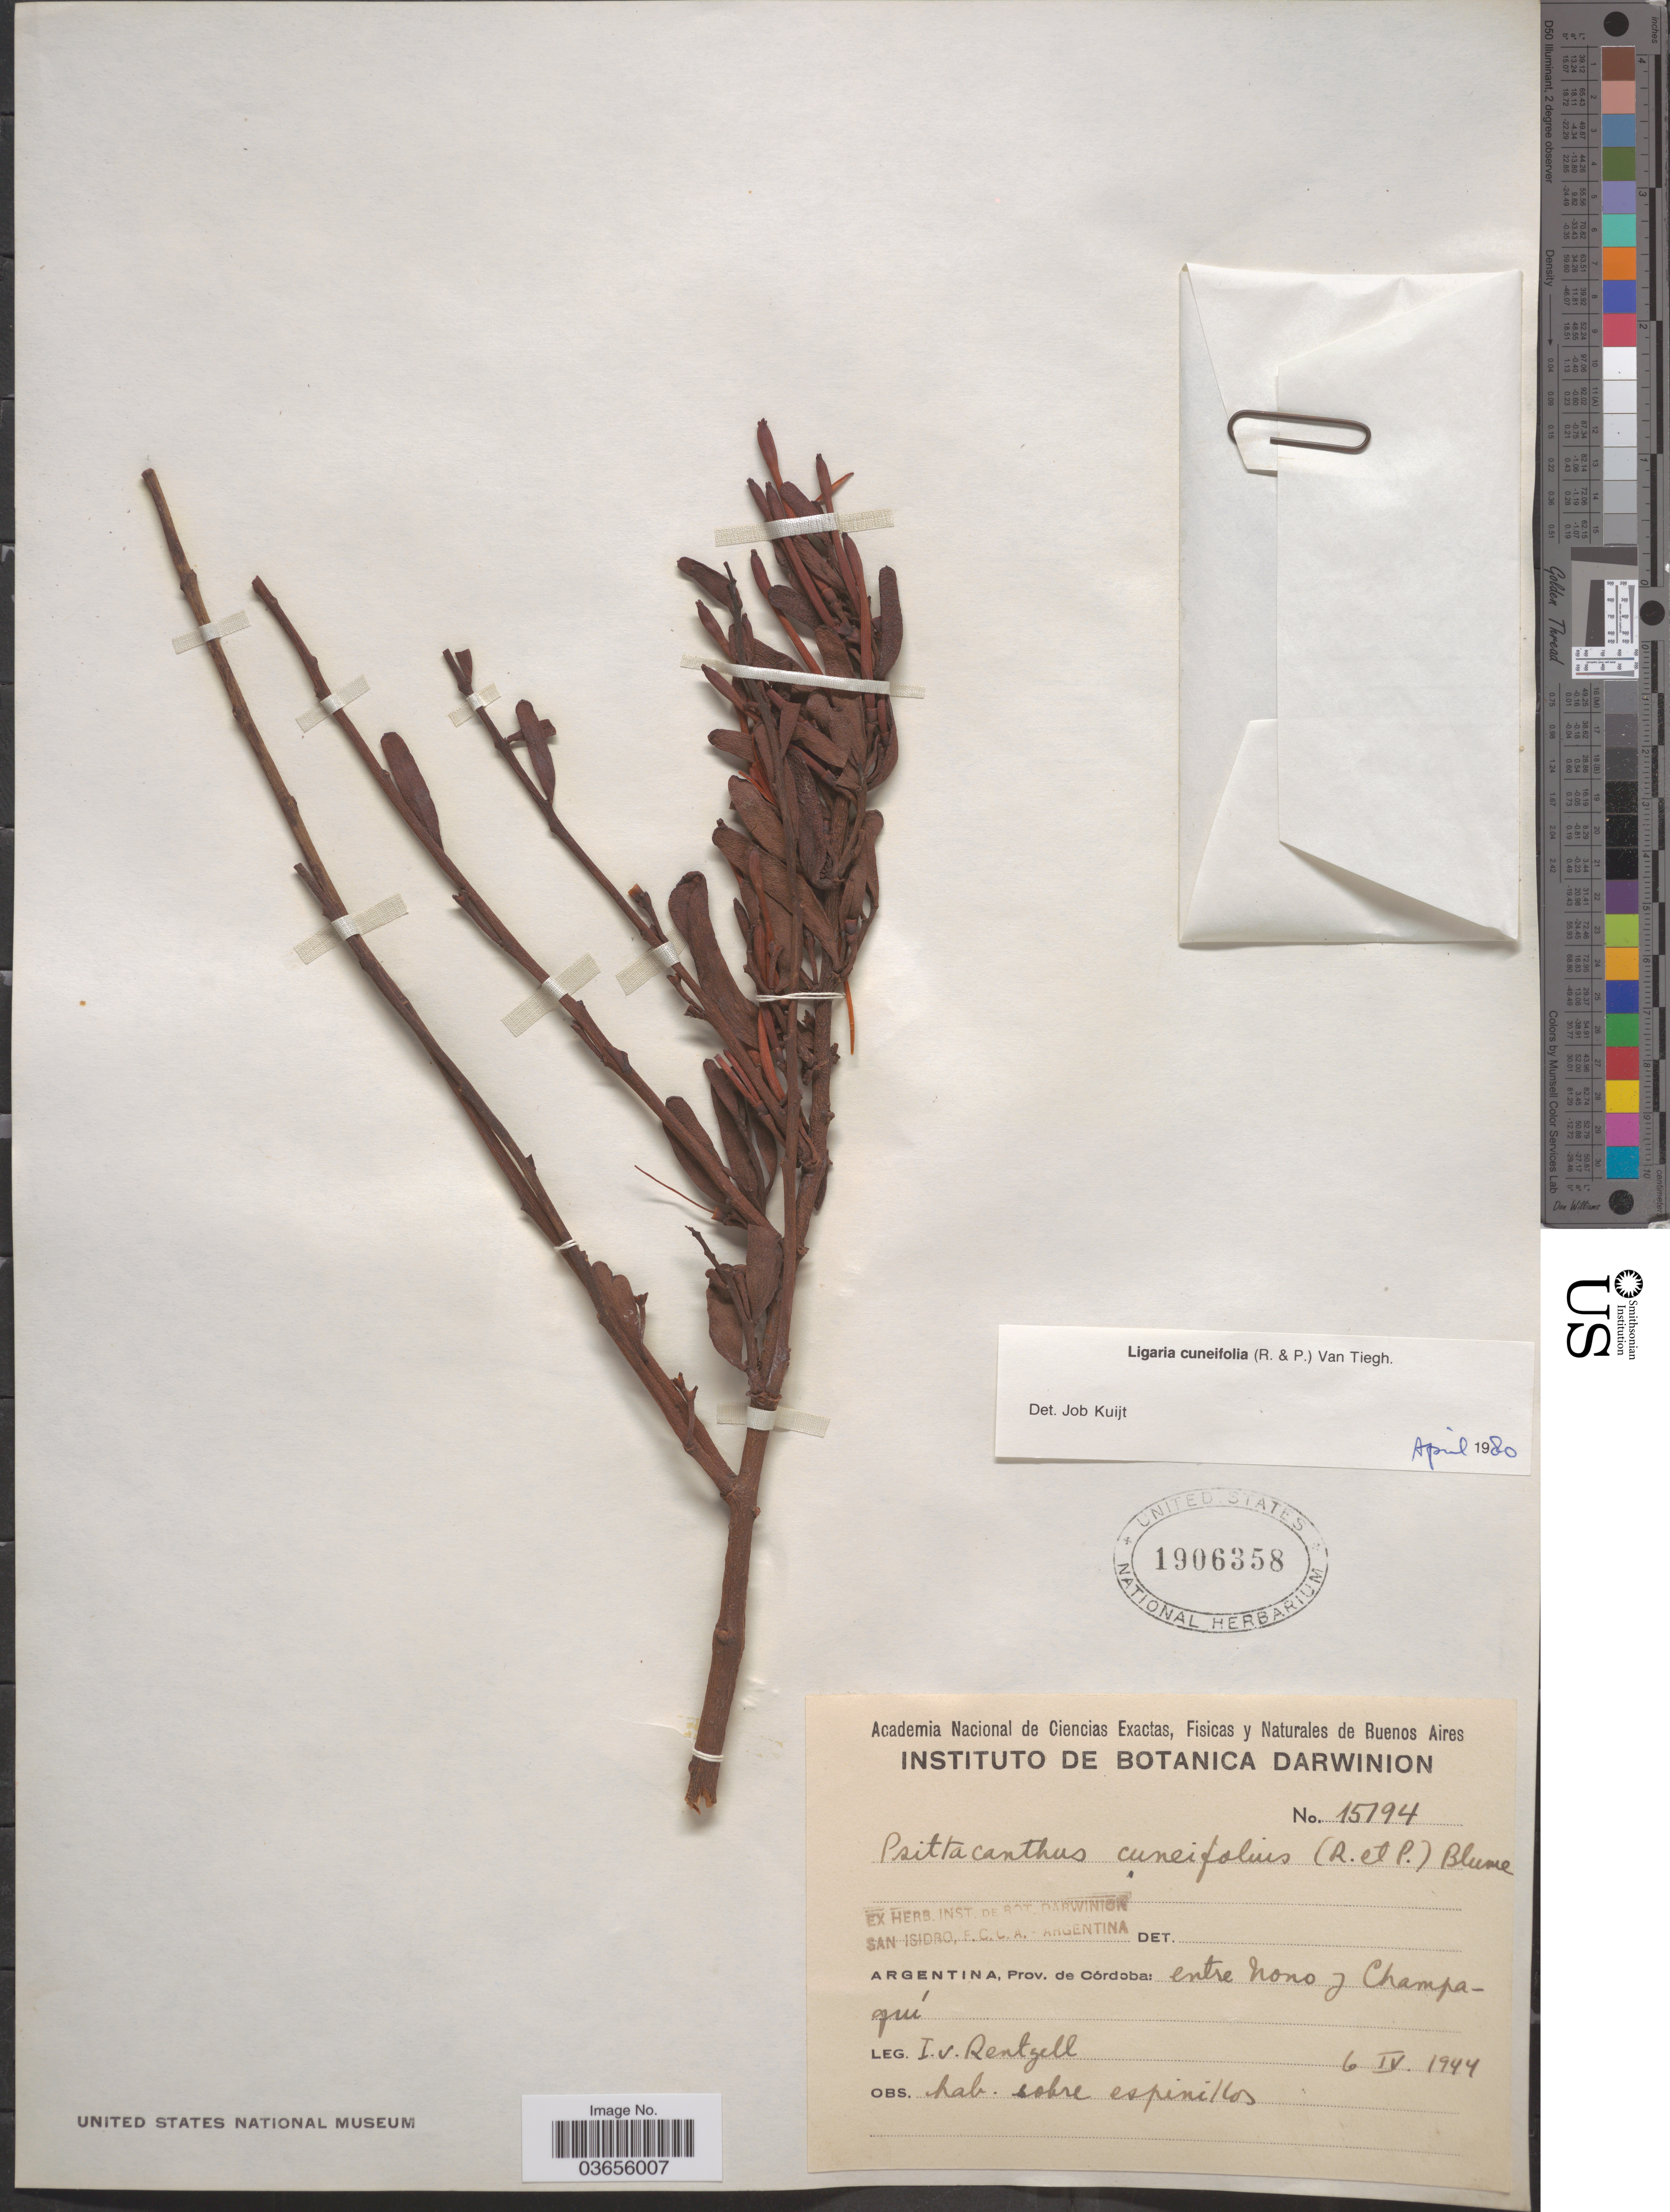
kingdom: Plantae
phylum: Tracheophyta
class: Magnoliopsida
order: Santalales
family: Loranthaceae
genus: Ligaria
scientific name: Ligaria cuneifolia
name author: (Ruiz & Pav.) Tiegh.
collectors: I. von Rentzell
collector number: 15194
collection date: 1944-04-06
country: Argentina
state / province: Cordoba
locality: Entre Nono y Champaquí.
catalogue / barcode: US 1906358